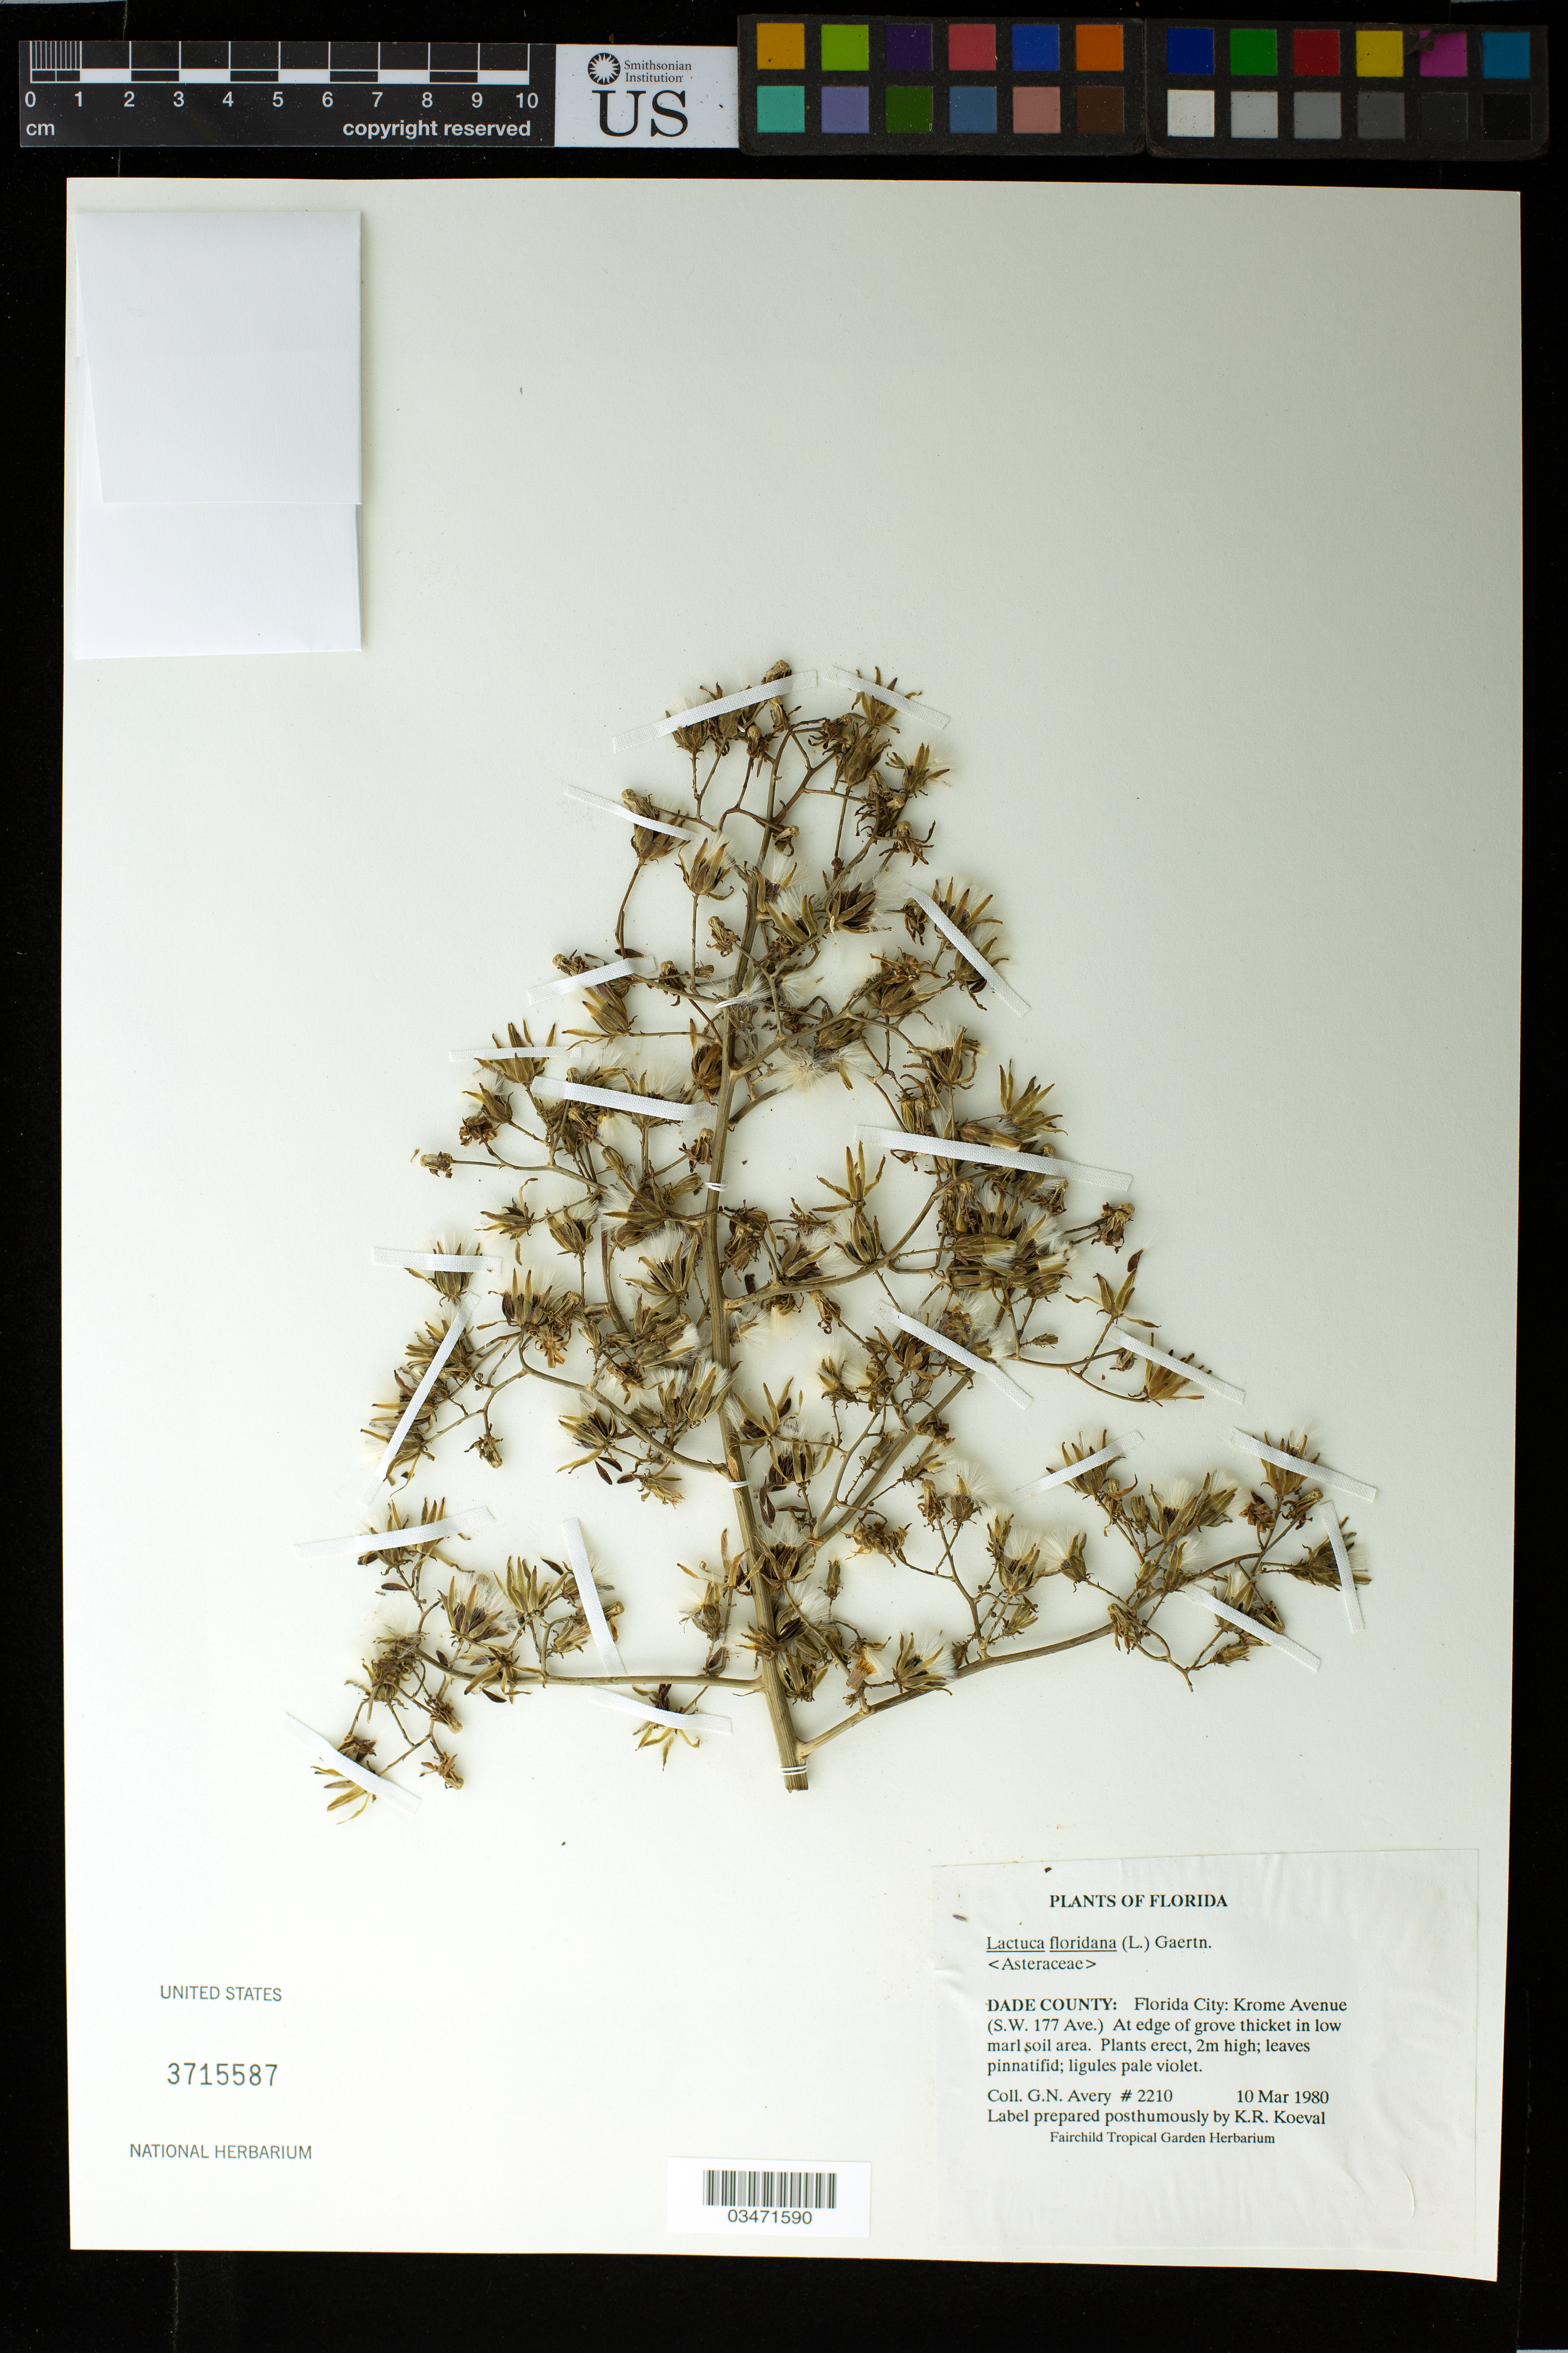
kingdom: Plantae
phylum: Tracheophyta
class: Magnoliopsida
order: Asterales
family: Asteraceae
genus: Lactuca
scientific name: Lactuca floridana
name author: (L.) Gaertn.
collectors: G. N. Avery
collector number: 2210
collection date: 1980-03-10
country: United States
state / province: Florida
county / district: Dade County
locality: Florida City; Krome Avenue (SW 177 Ave.)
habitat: At edge of grove thicket in low marl soil area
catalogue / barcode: US 3715587